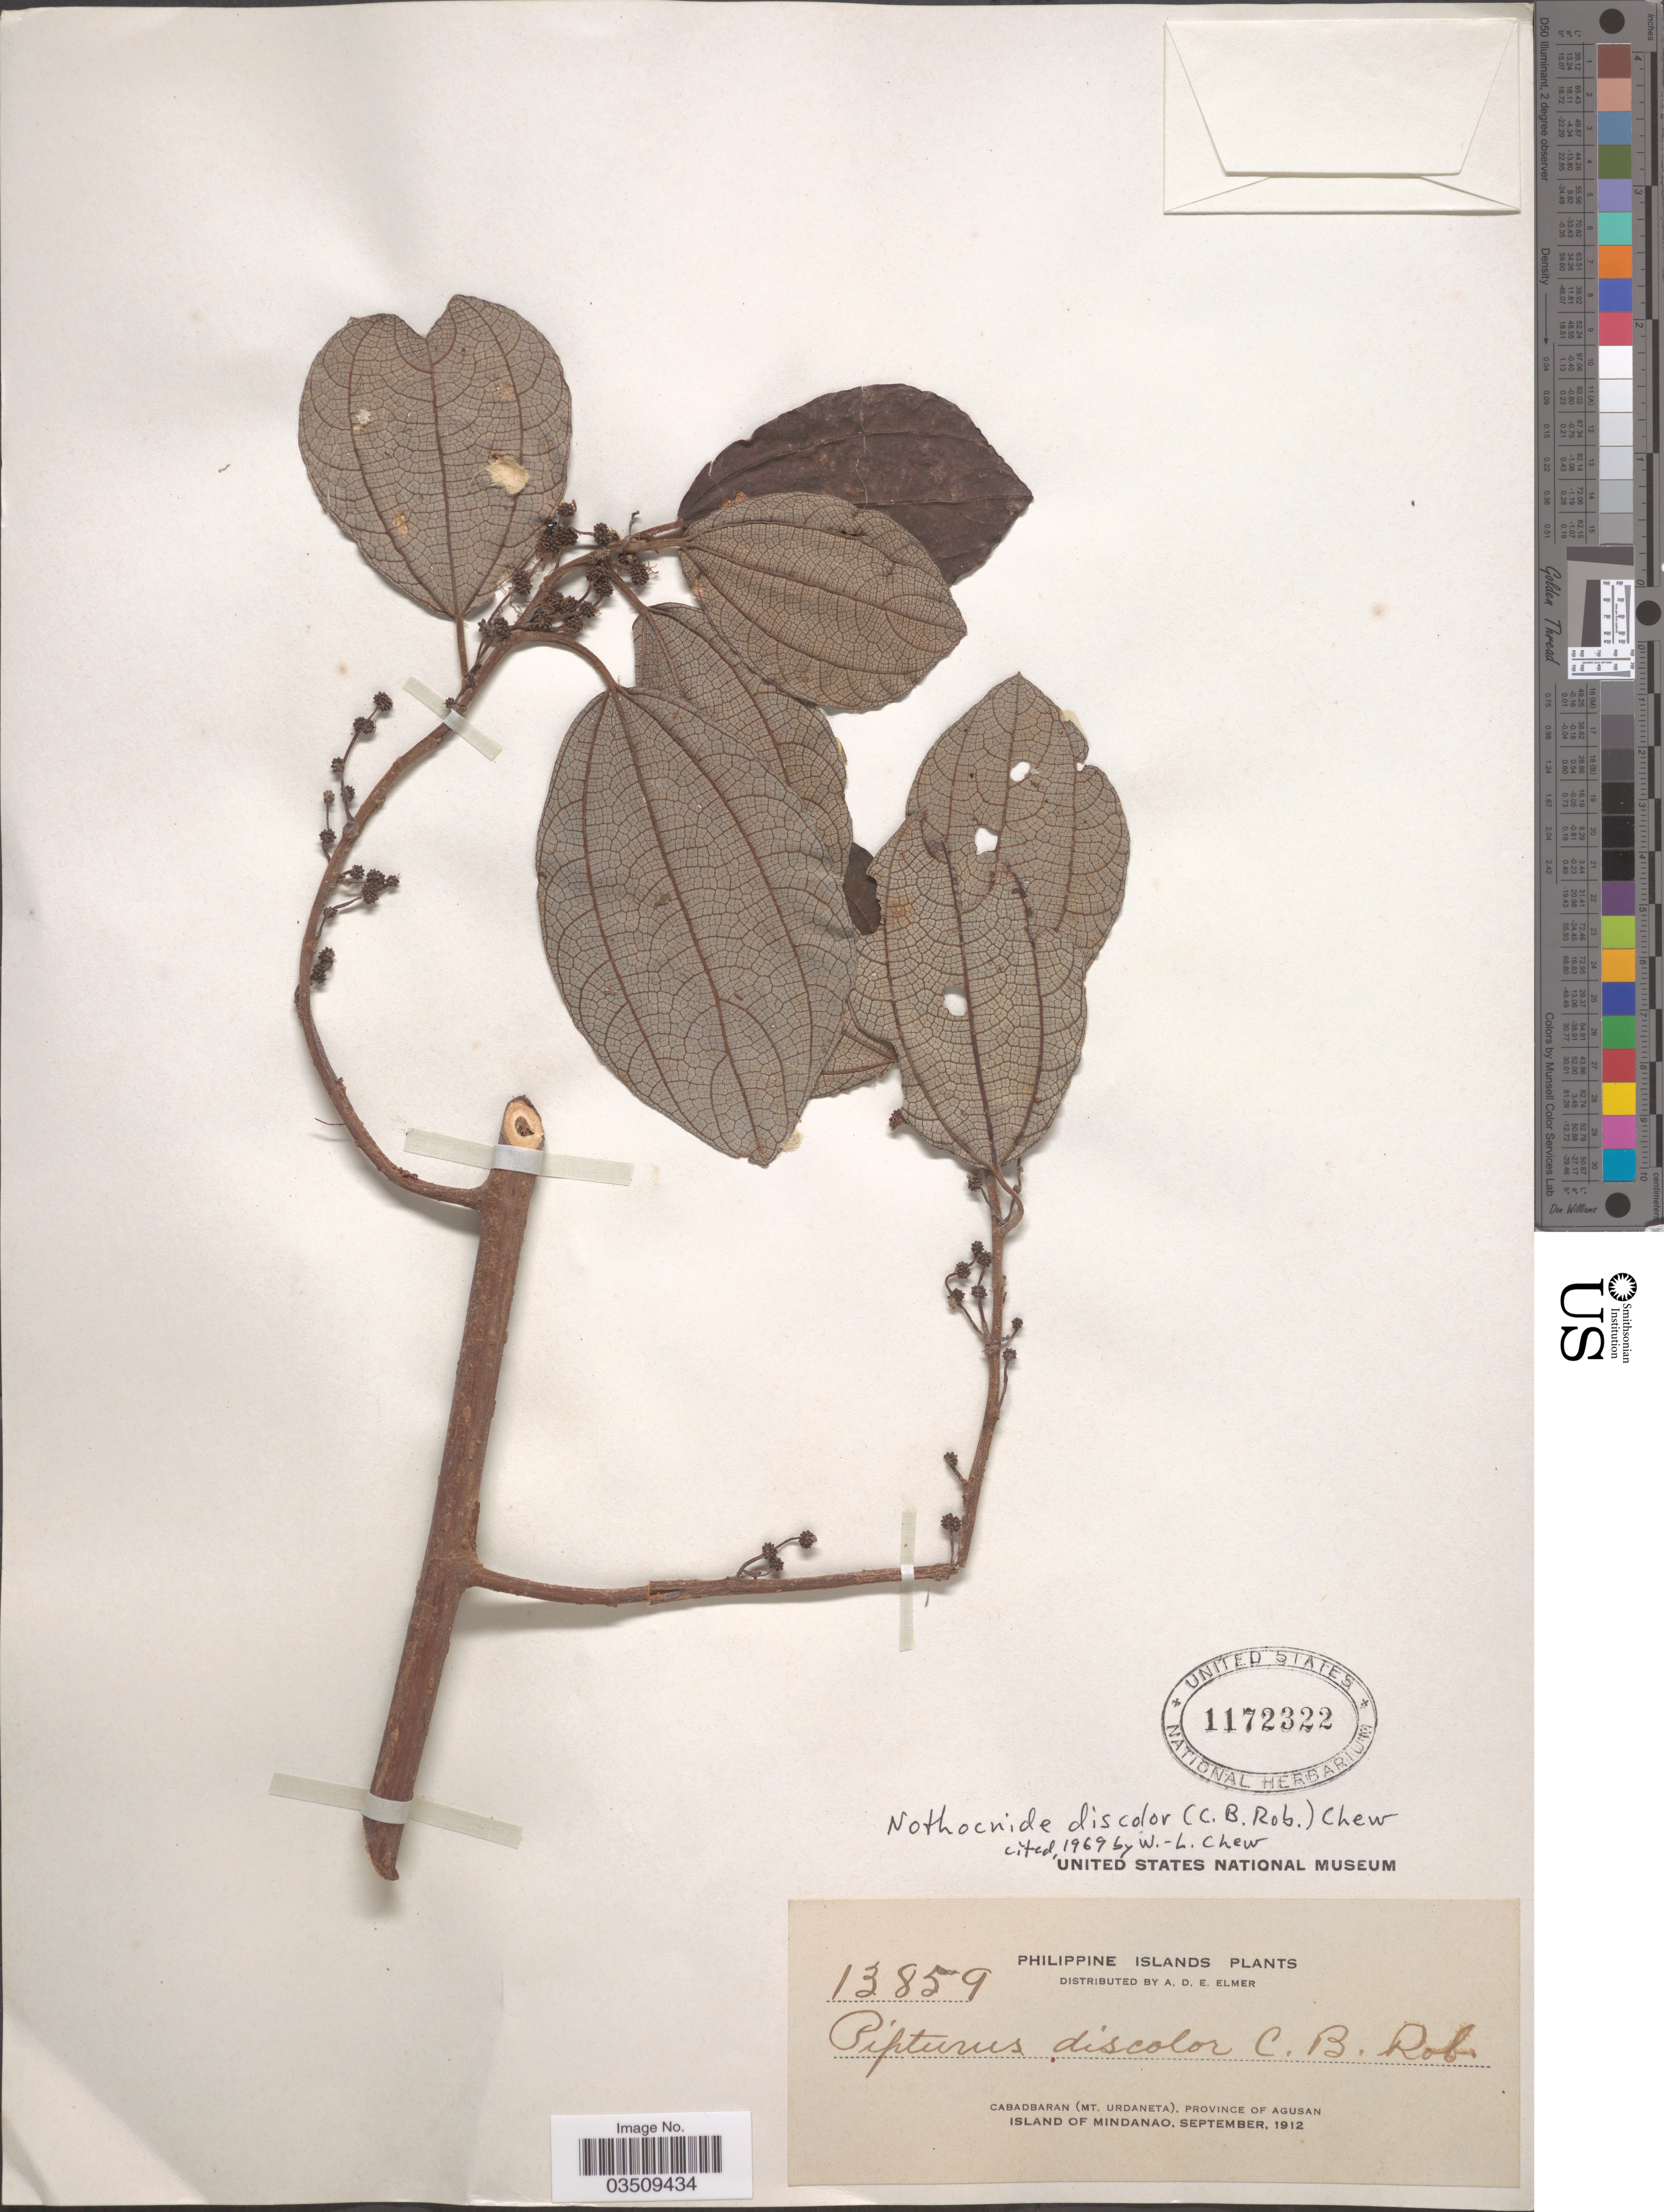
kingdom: Plantae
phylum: Tracheophyta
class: Magnoliopsida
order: Rosales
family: Urticaceae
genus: Nothocnide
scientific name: Nothocnide discolor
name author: (C.B. Rob.) Chew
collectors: A. D. E. Elmer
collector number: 13859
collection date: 1912-09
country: Philippines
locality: Cabadbaran (Mt. Urdaneta), Province of Agusan. Island of Mindanao.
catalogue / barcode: US 1172322